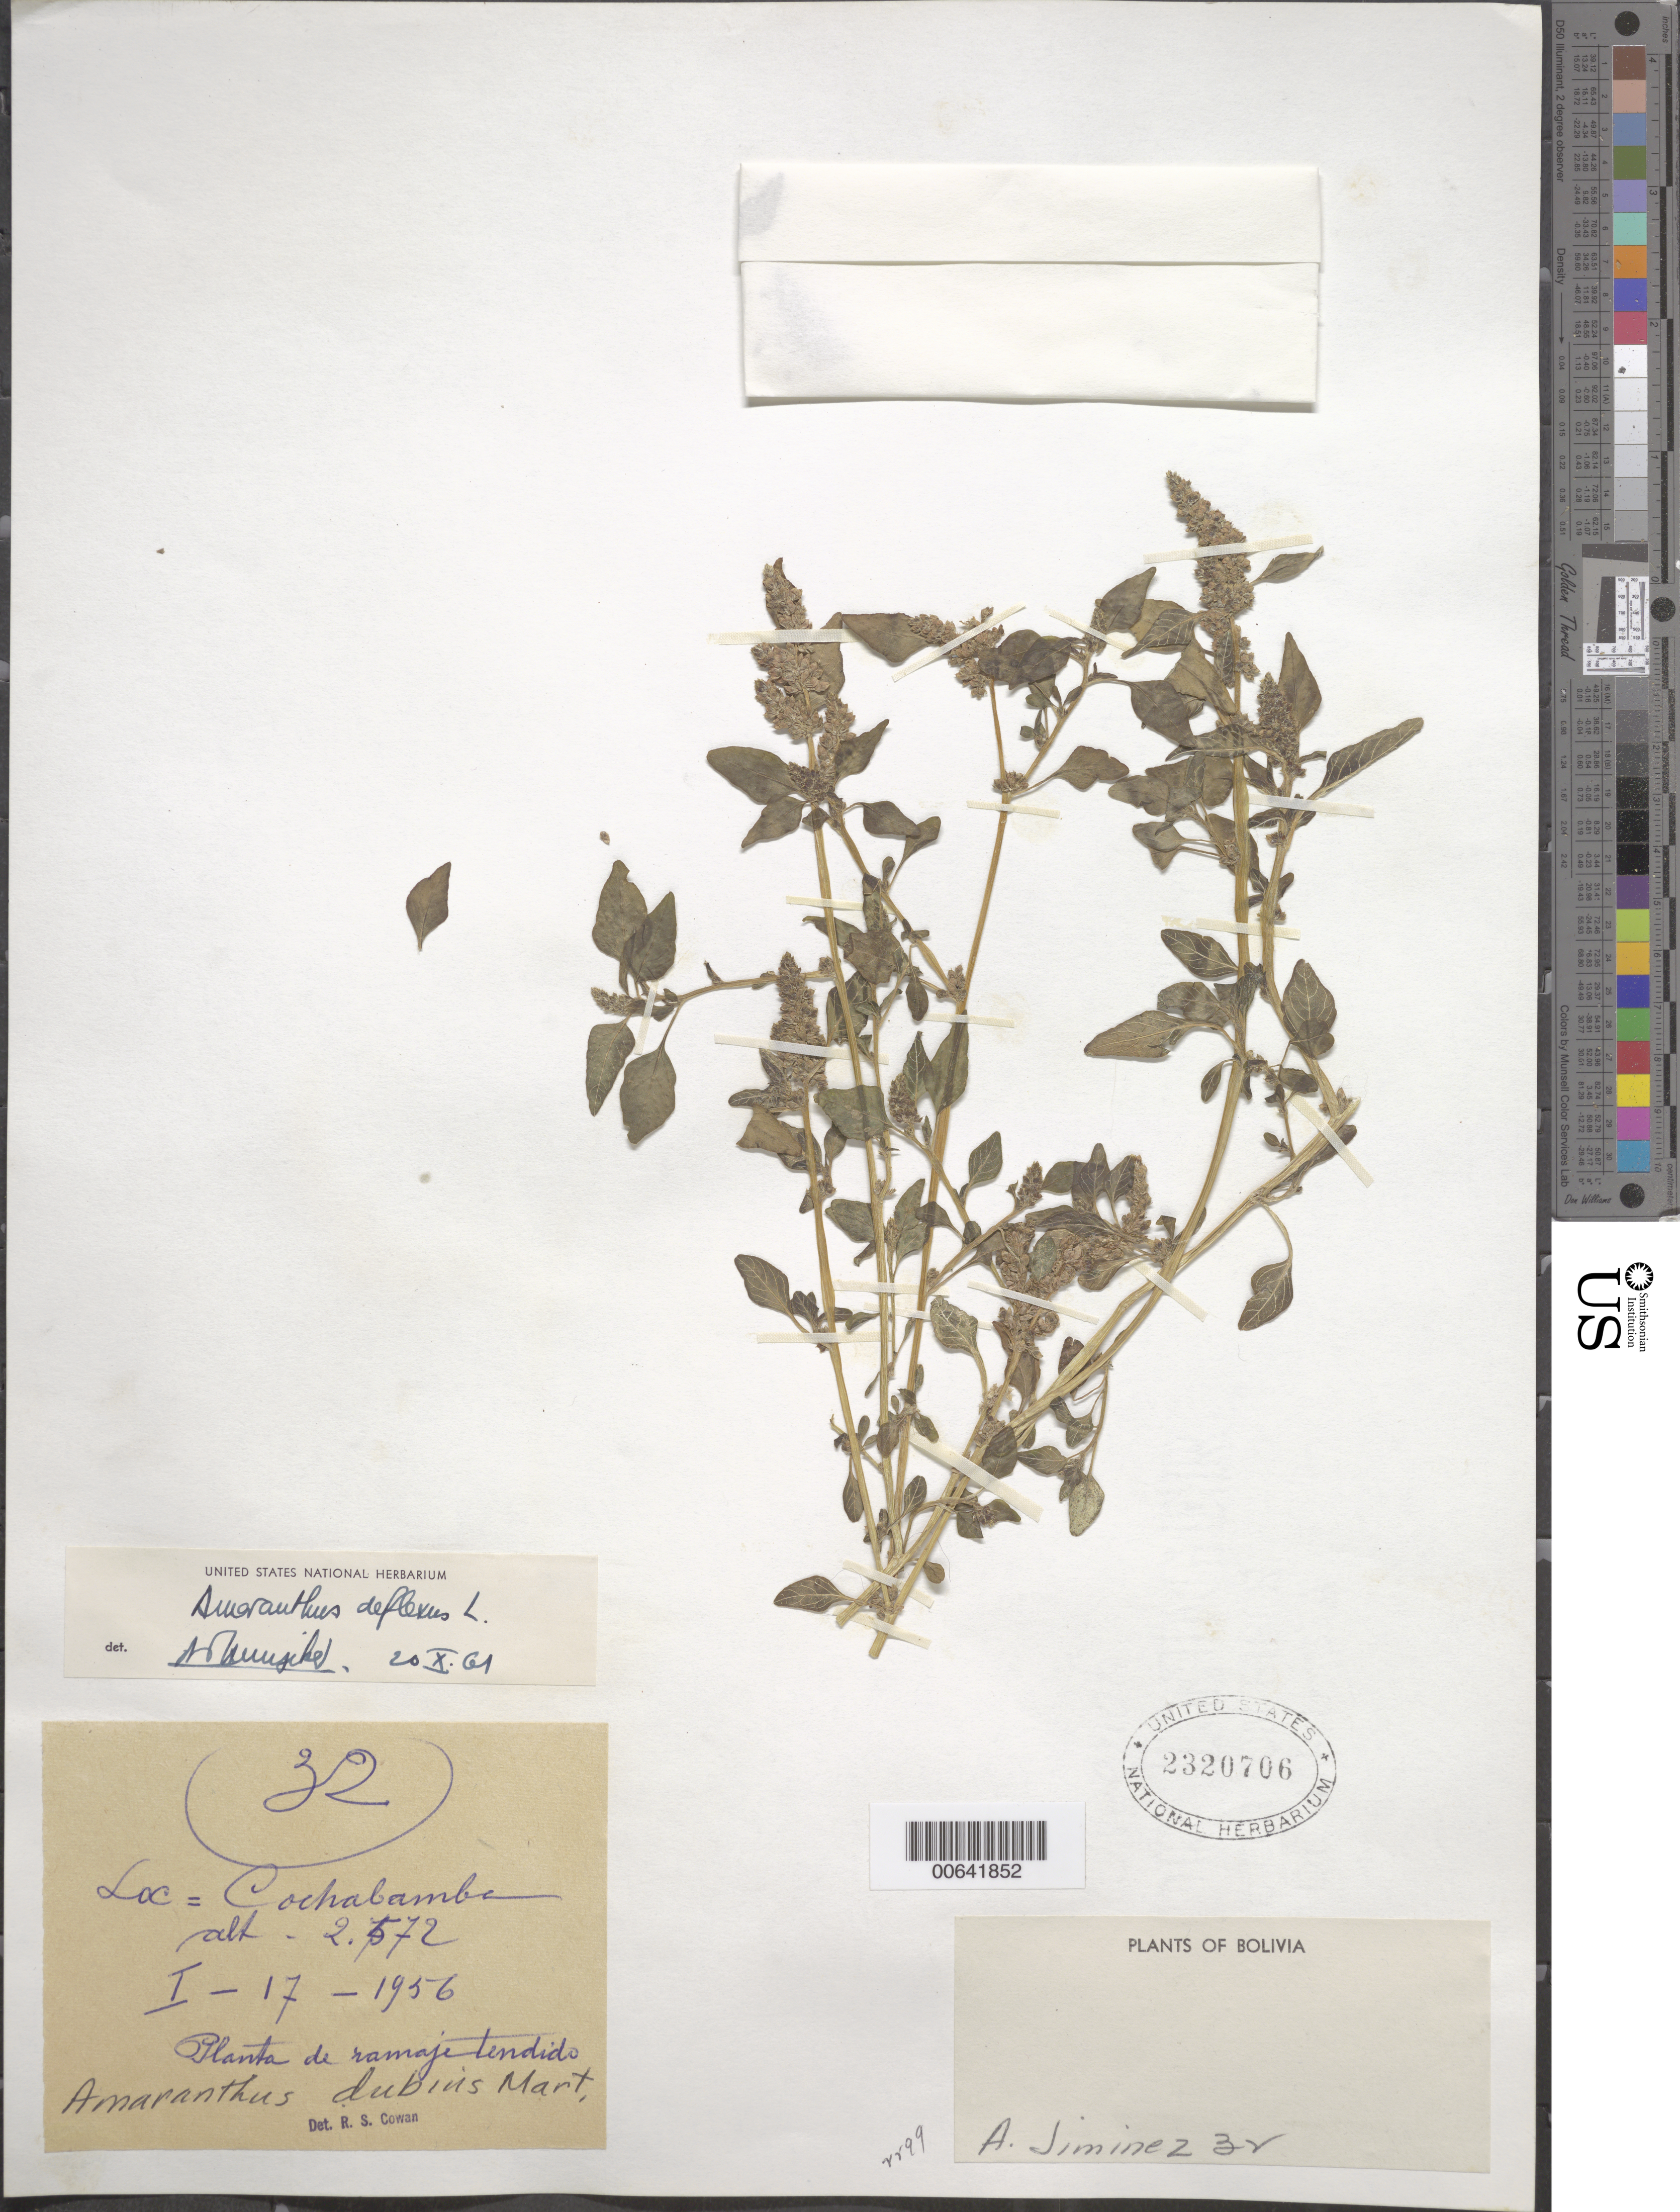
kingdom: Plantae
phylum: Tracheophyta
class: Magnoliopsida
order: Caryophyllales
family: Amaranthaceae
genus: Amaranthus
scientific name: Amaranthus deflexus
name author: L.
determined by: Wilder, A.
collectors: A. Jimenes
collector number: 32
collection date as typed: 17 Jan 1956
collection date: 1956-01-17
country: Bolivia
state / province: Cochabamba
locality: Cochabamba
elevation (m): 2572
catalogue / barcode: US 2320706